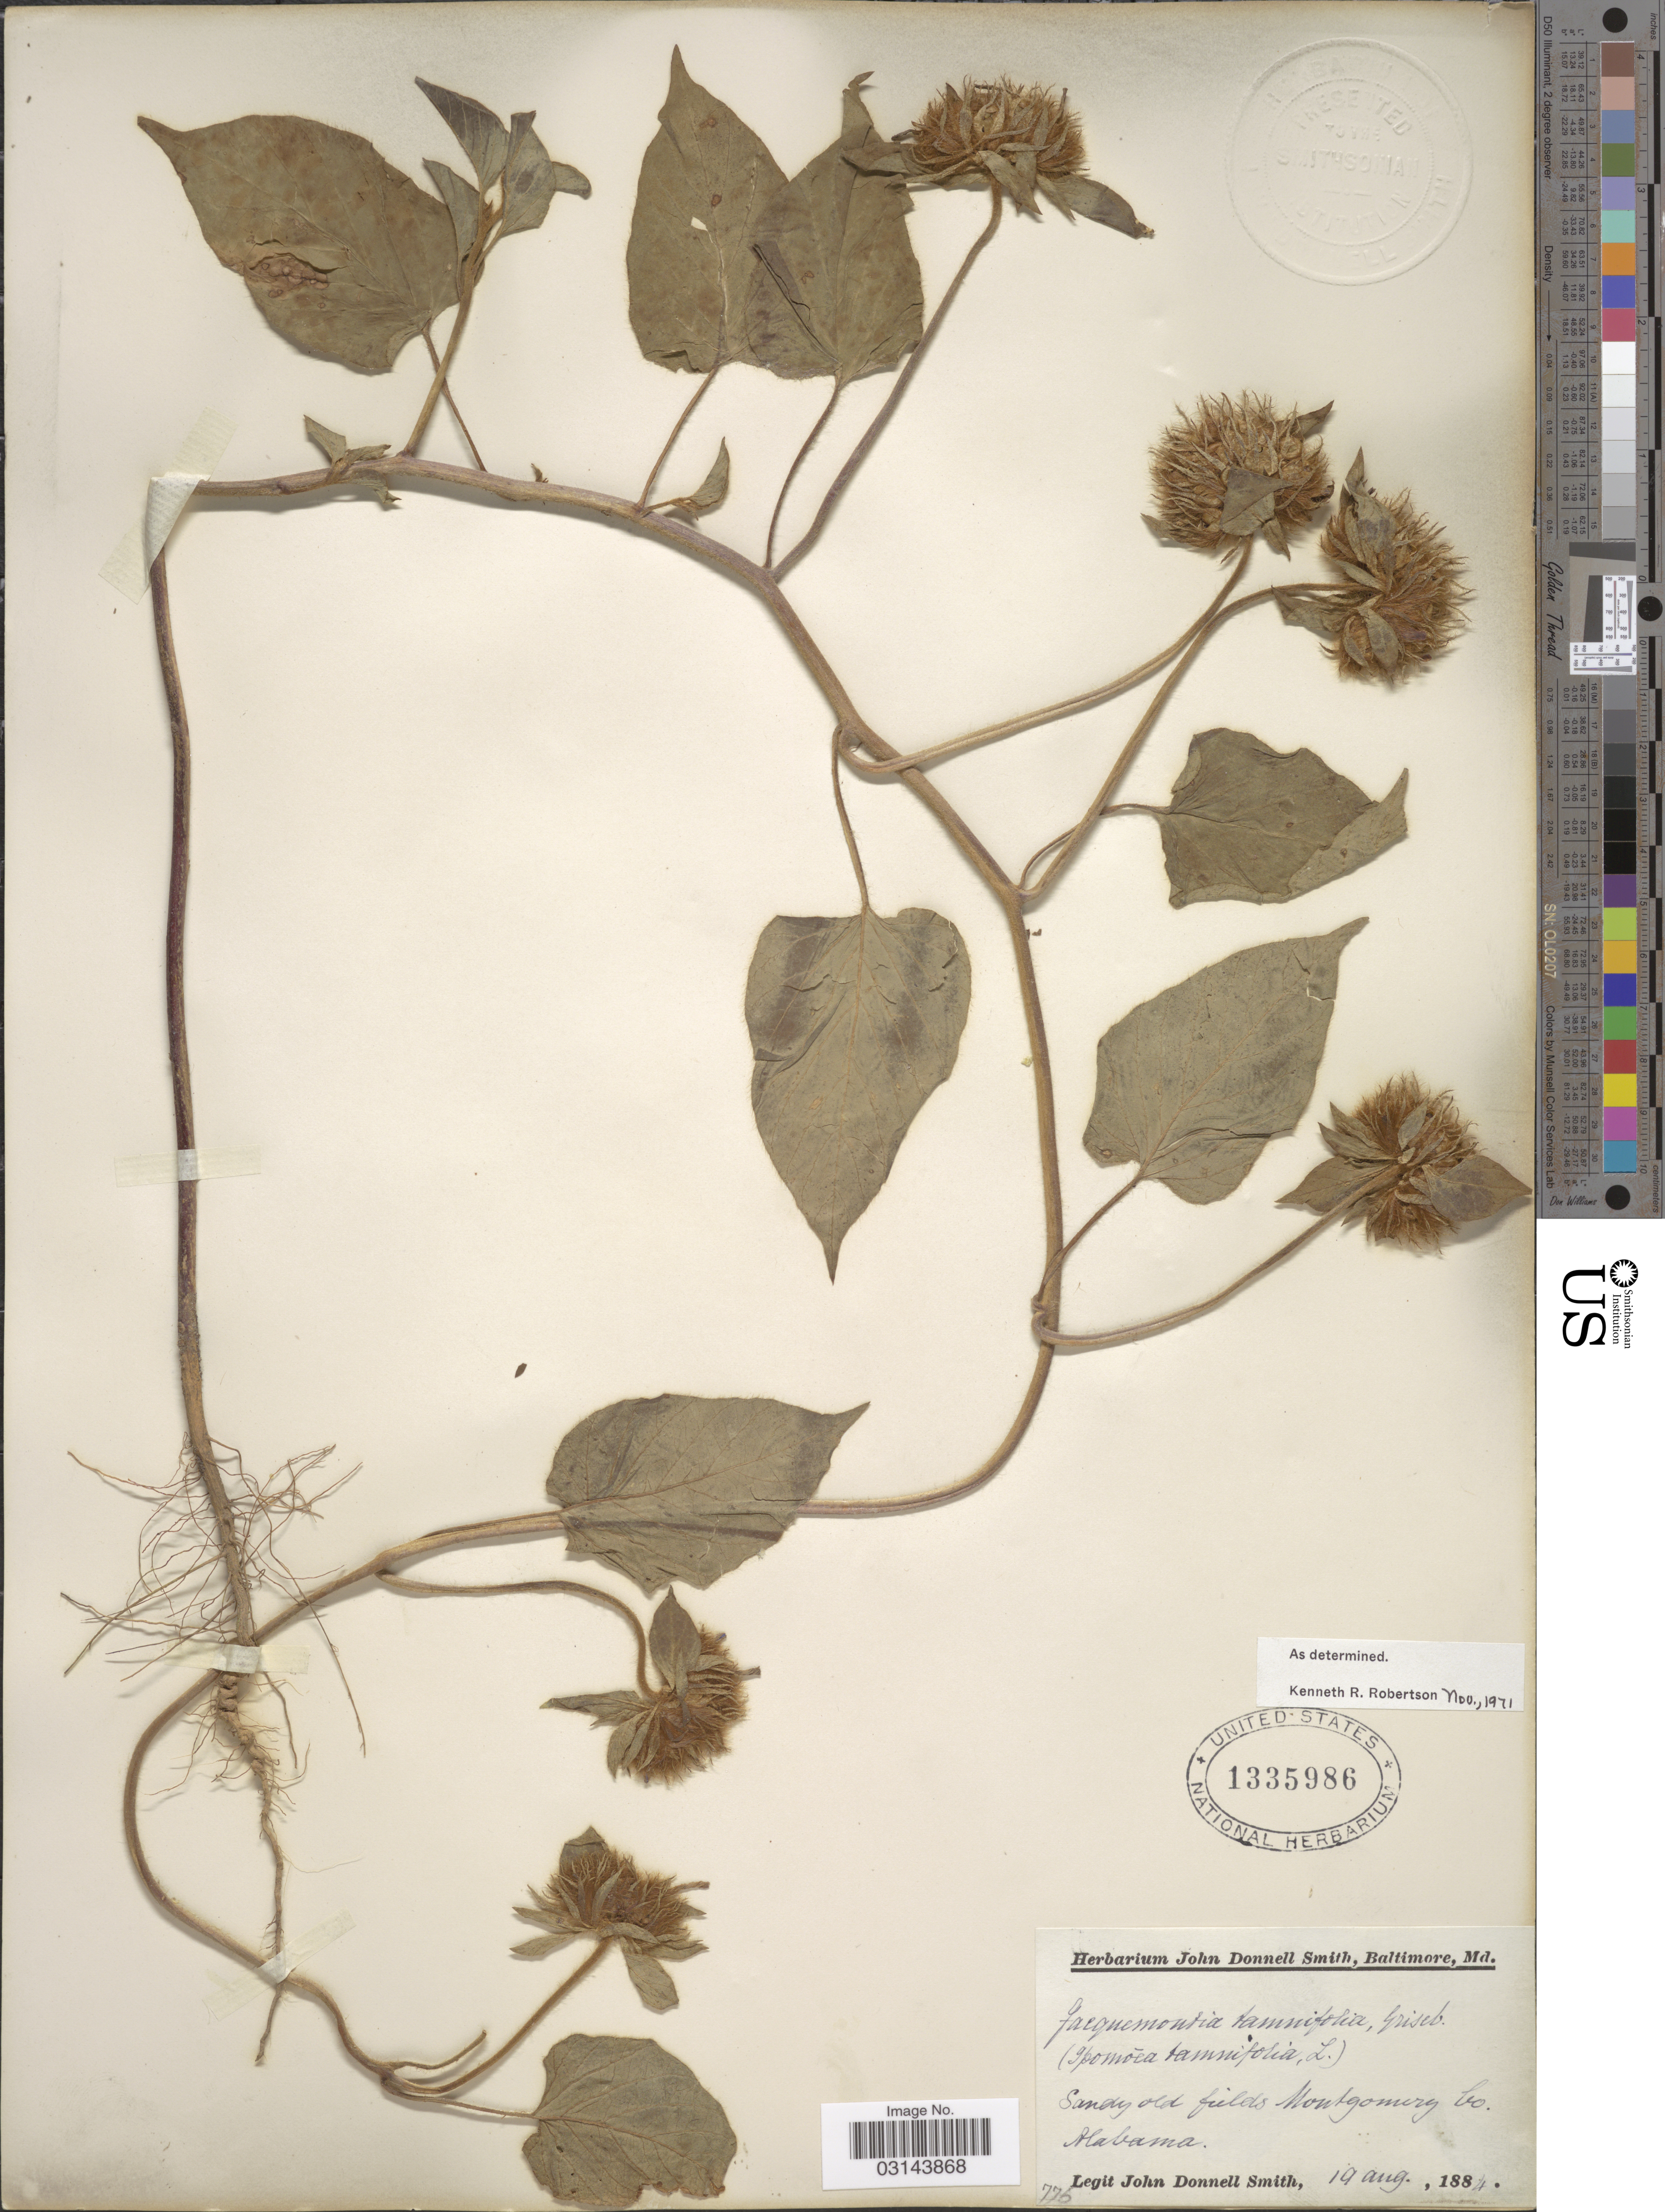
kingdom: Plantae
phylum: Tracheophyta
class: Magnoliopsida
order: Solanales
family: Convolvulaceae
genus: Jacquemontia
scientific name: Jacquemontia tamnifolia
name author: (L.) Griseb.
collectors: J. Donnell Smith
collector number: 776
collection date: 1884-08-19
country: United States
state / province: Alabama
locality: Montgomery Co.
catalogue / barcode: US 1335986